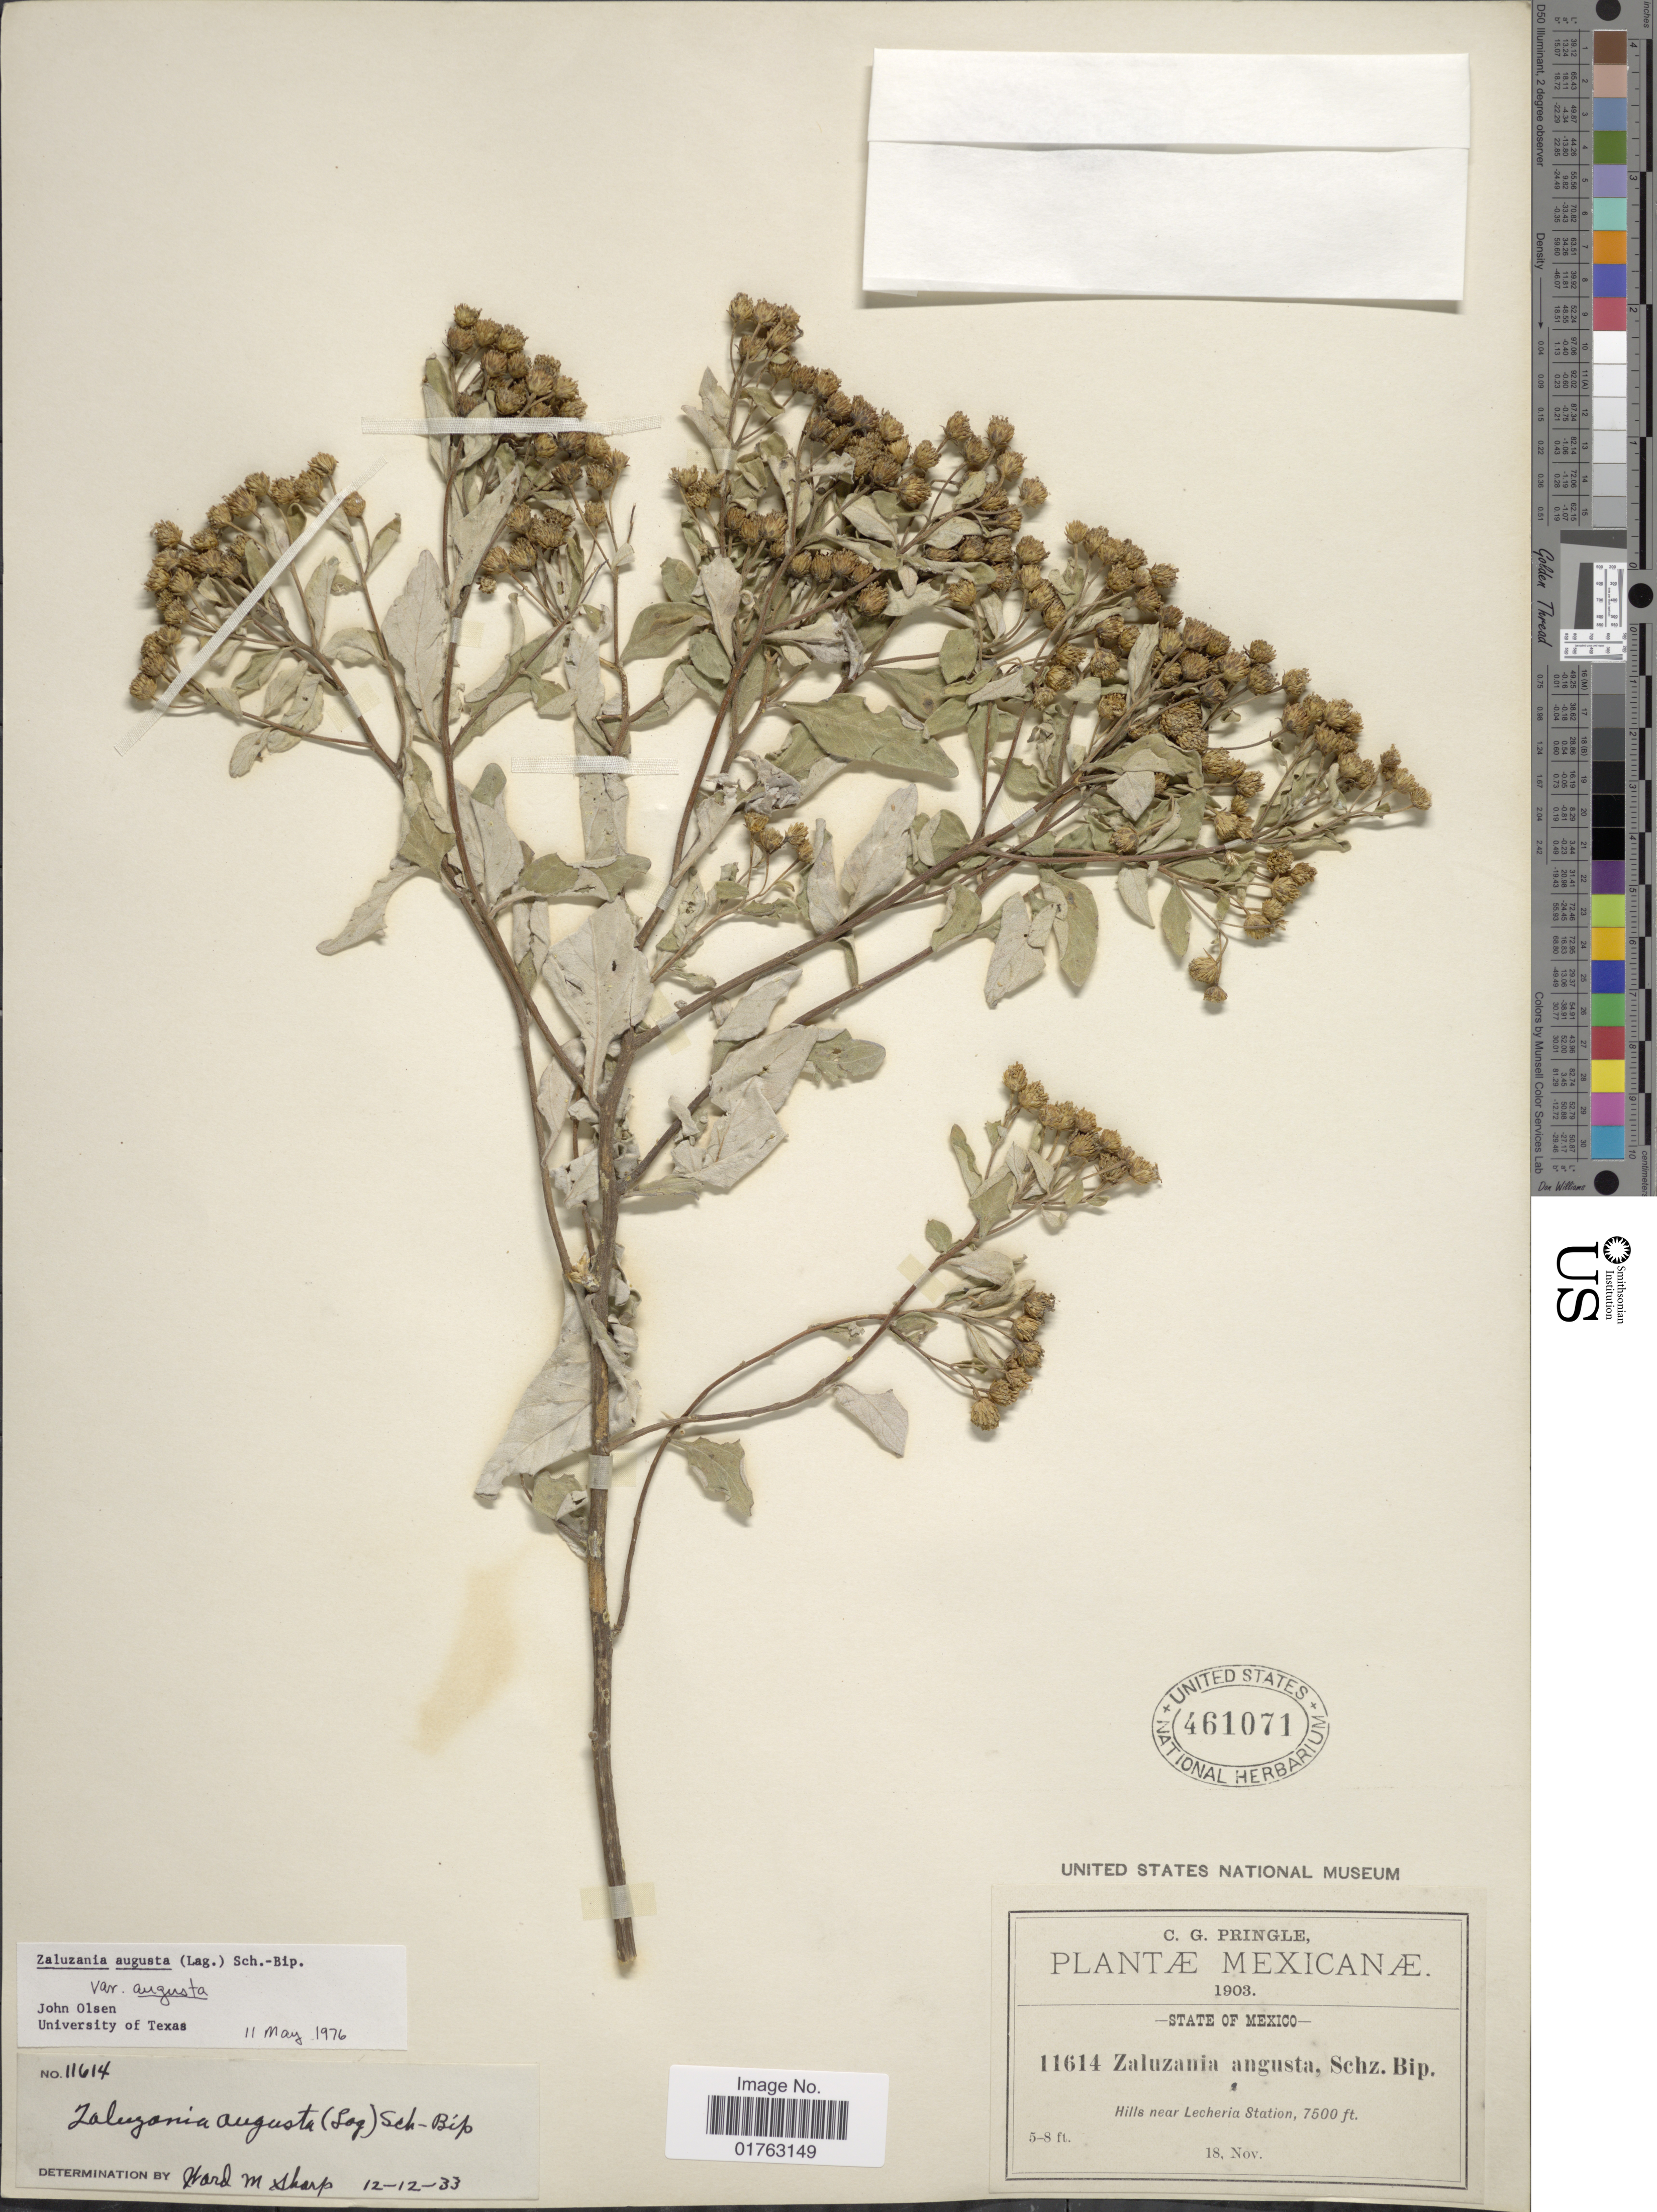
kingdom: Plantae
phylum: Tracheophyta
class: Magnoliopsida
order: Asterales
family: Asteraceae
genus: Zaluzania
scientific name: Zaluzania angusta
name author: (Lag.) Sch. Bip.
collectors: C. G. Pringle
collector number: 11614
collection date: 1903-11-18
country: Mexico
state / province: México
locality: Hills near Lecheria Station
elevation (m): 2286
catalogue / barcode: US 461071